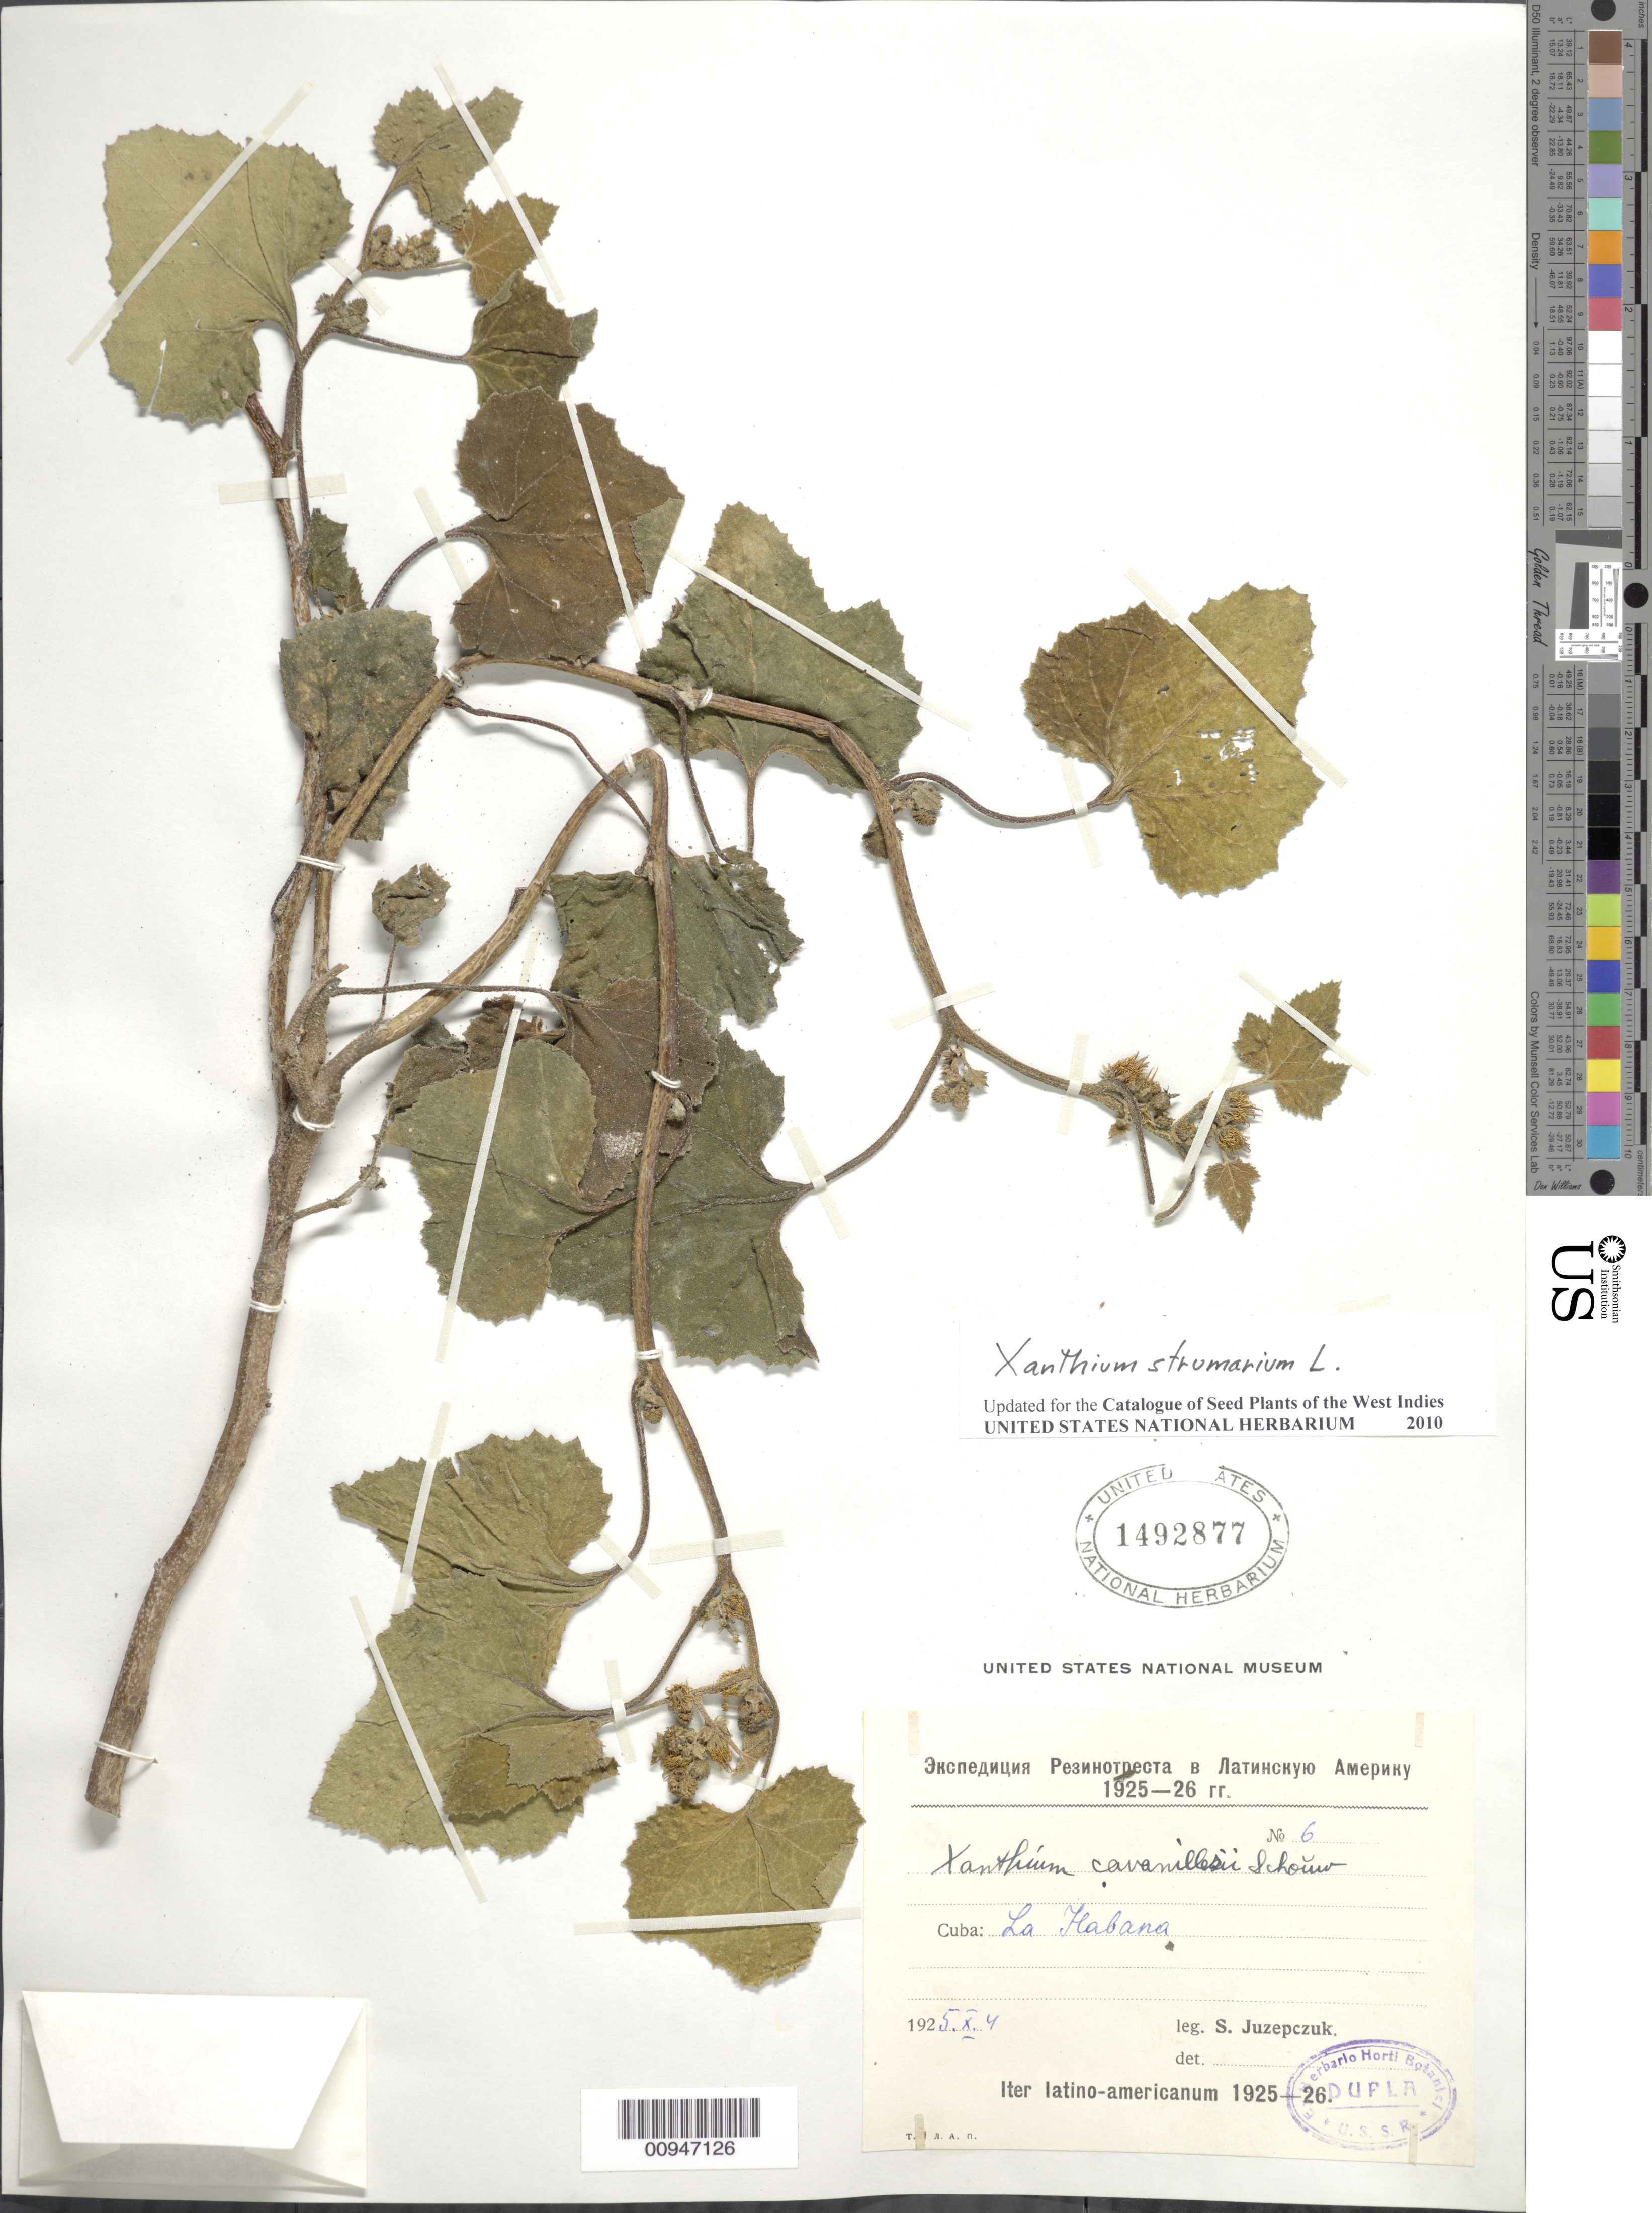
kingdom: Plantae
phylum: Tracheophyta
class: Magnoliopsida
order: Asterales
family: Asteraceae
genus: Xanthium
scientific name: Xanthium strumarium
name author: L.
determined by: Robinson, Harold E., (US)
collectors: S. V. Juzepczuk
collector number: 6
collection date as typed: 04 Oct 1925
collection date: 1925-10-04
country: Cuba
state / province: La Habana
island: Cuba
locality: La Habana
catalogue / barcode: US 1492877